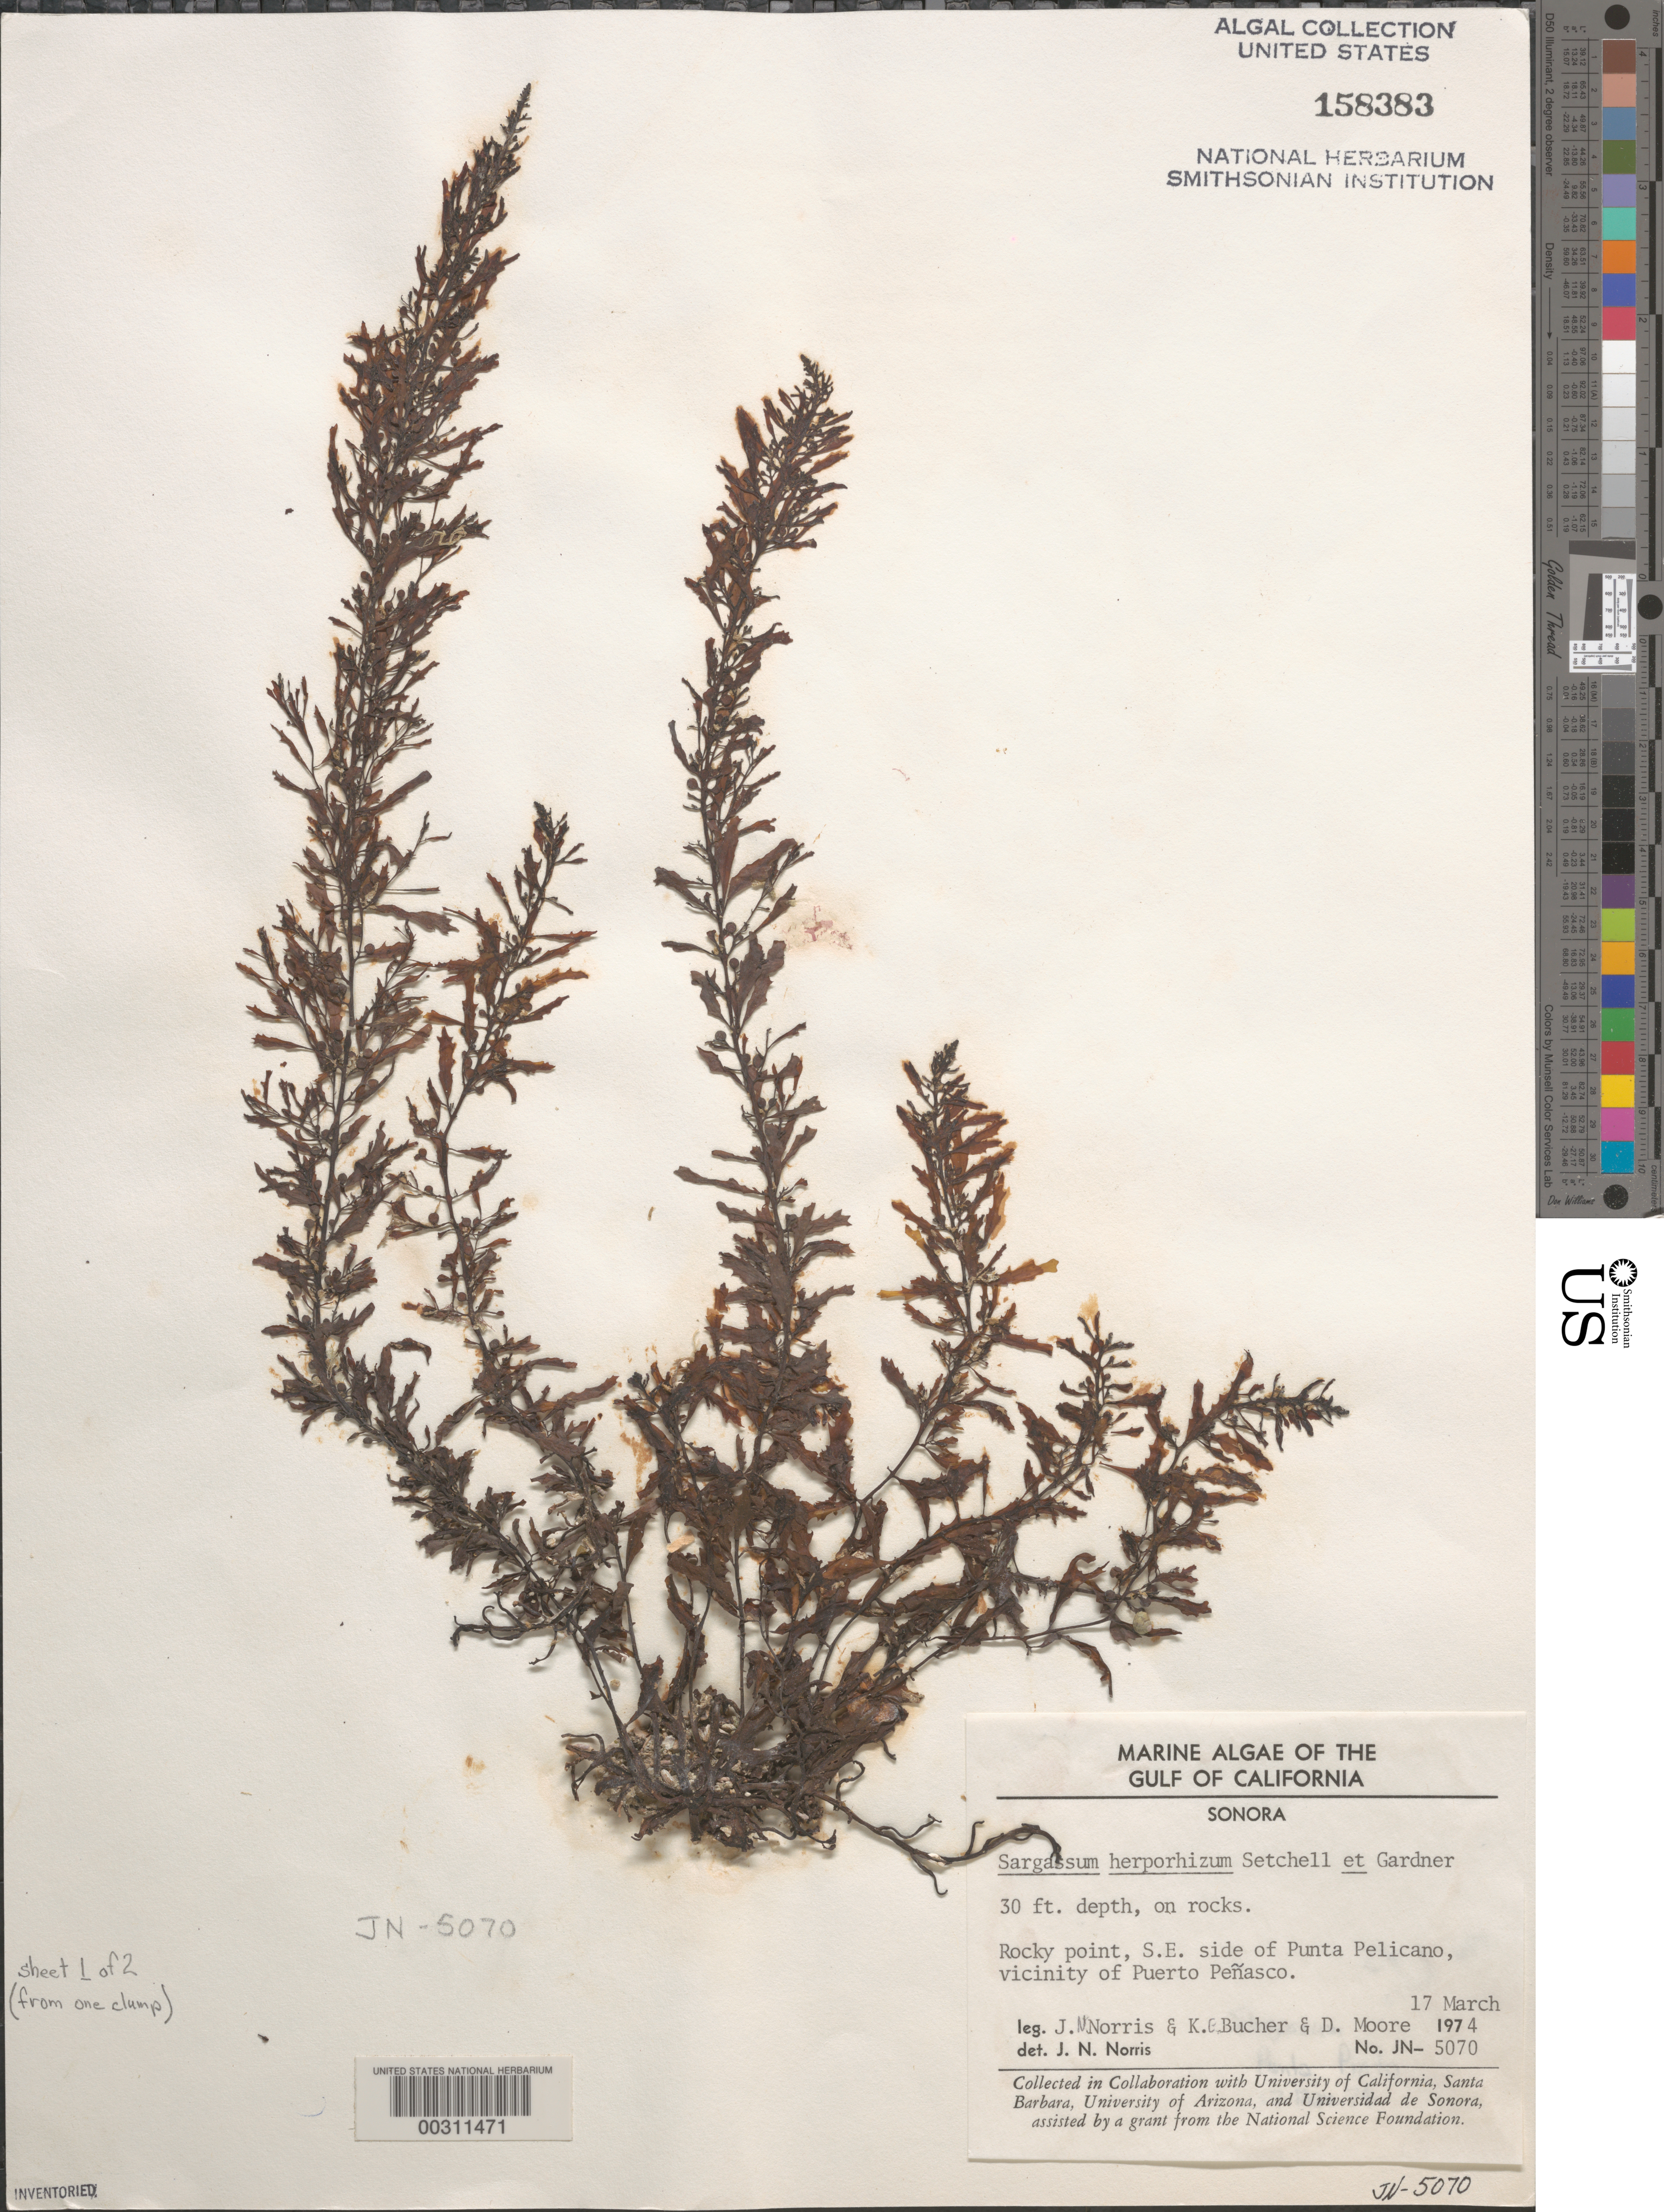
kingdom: Chromista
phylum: Ochrophyta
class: Phaeophyceae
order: Fucales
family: Sargassaceae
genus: Sargassum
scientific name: Sargassum herporhizum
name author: Setch. & N.L. Gardner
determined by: Norris, James N.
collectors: J. N. Norris, K. E. Bucher & D. Moore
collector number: JN-5070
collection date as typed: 17 Mar 1974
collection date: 1974-03-17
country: Mexico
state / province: Sonora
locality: Punta Pelicano, Puerto Penasco area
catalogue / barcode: US 158383